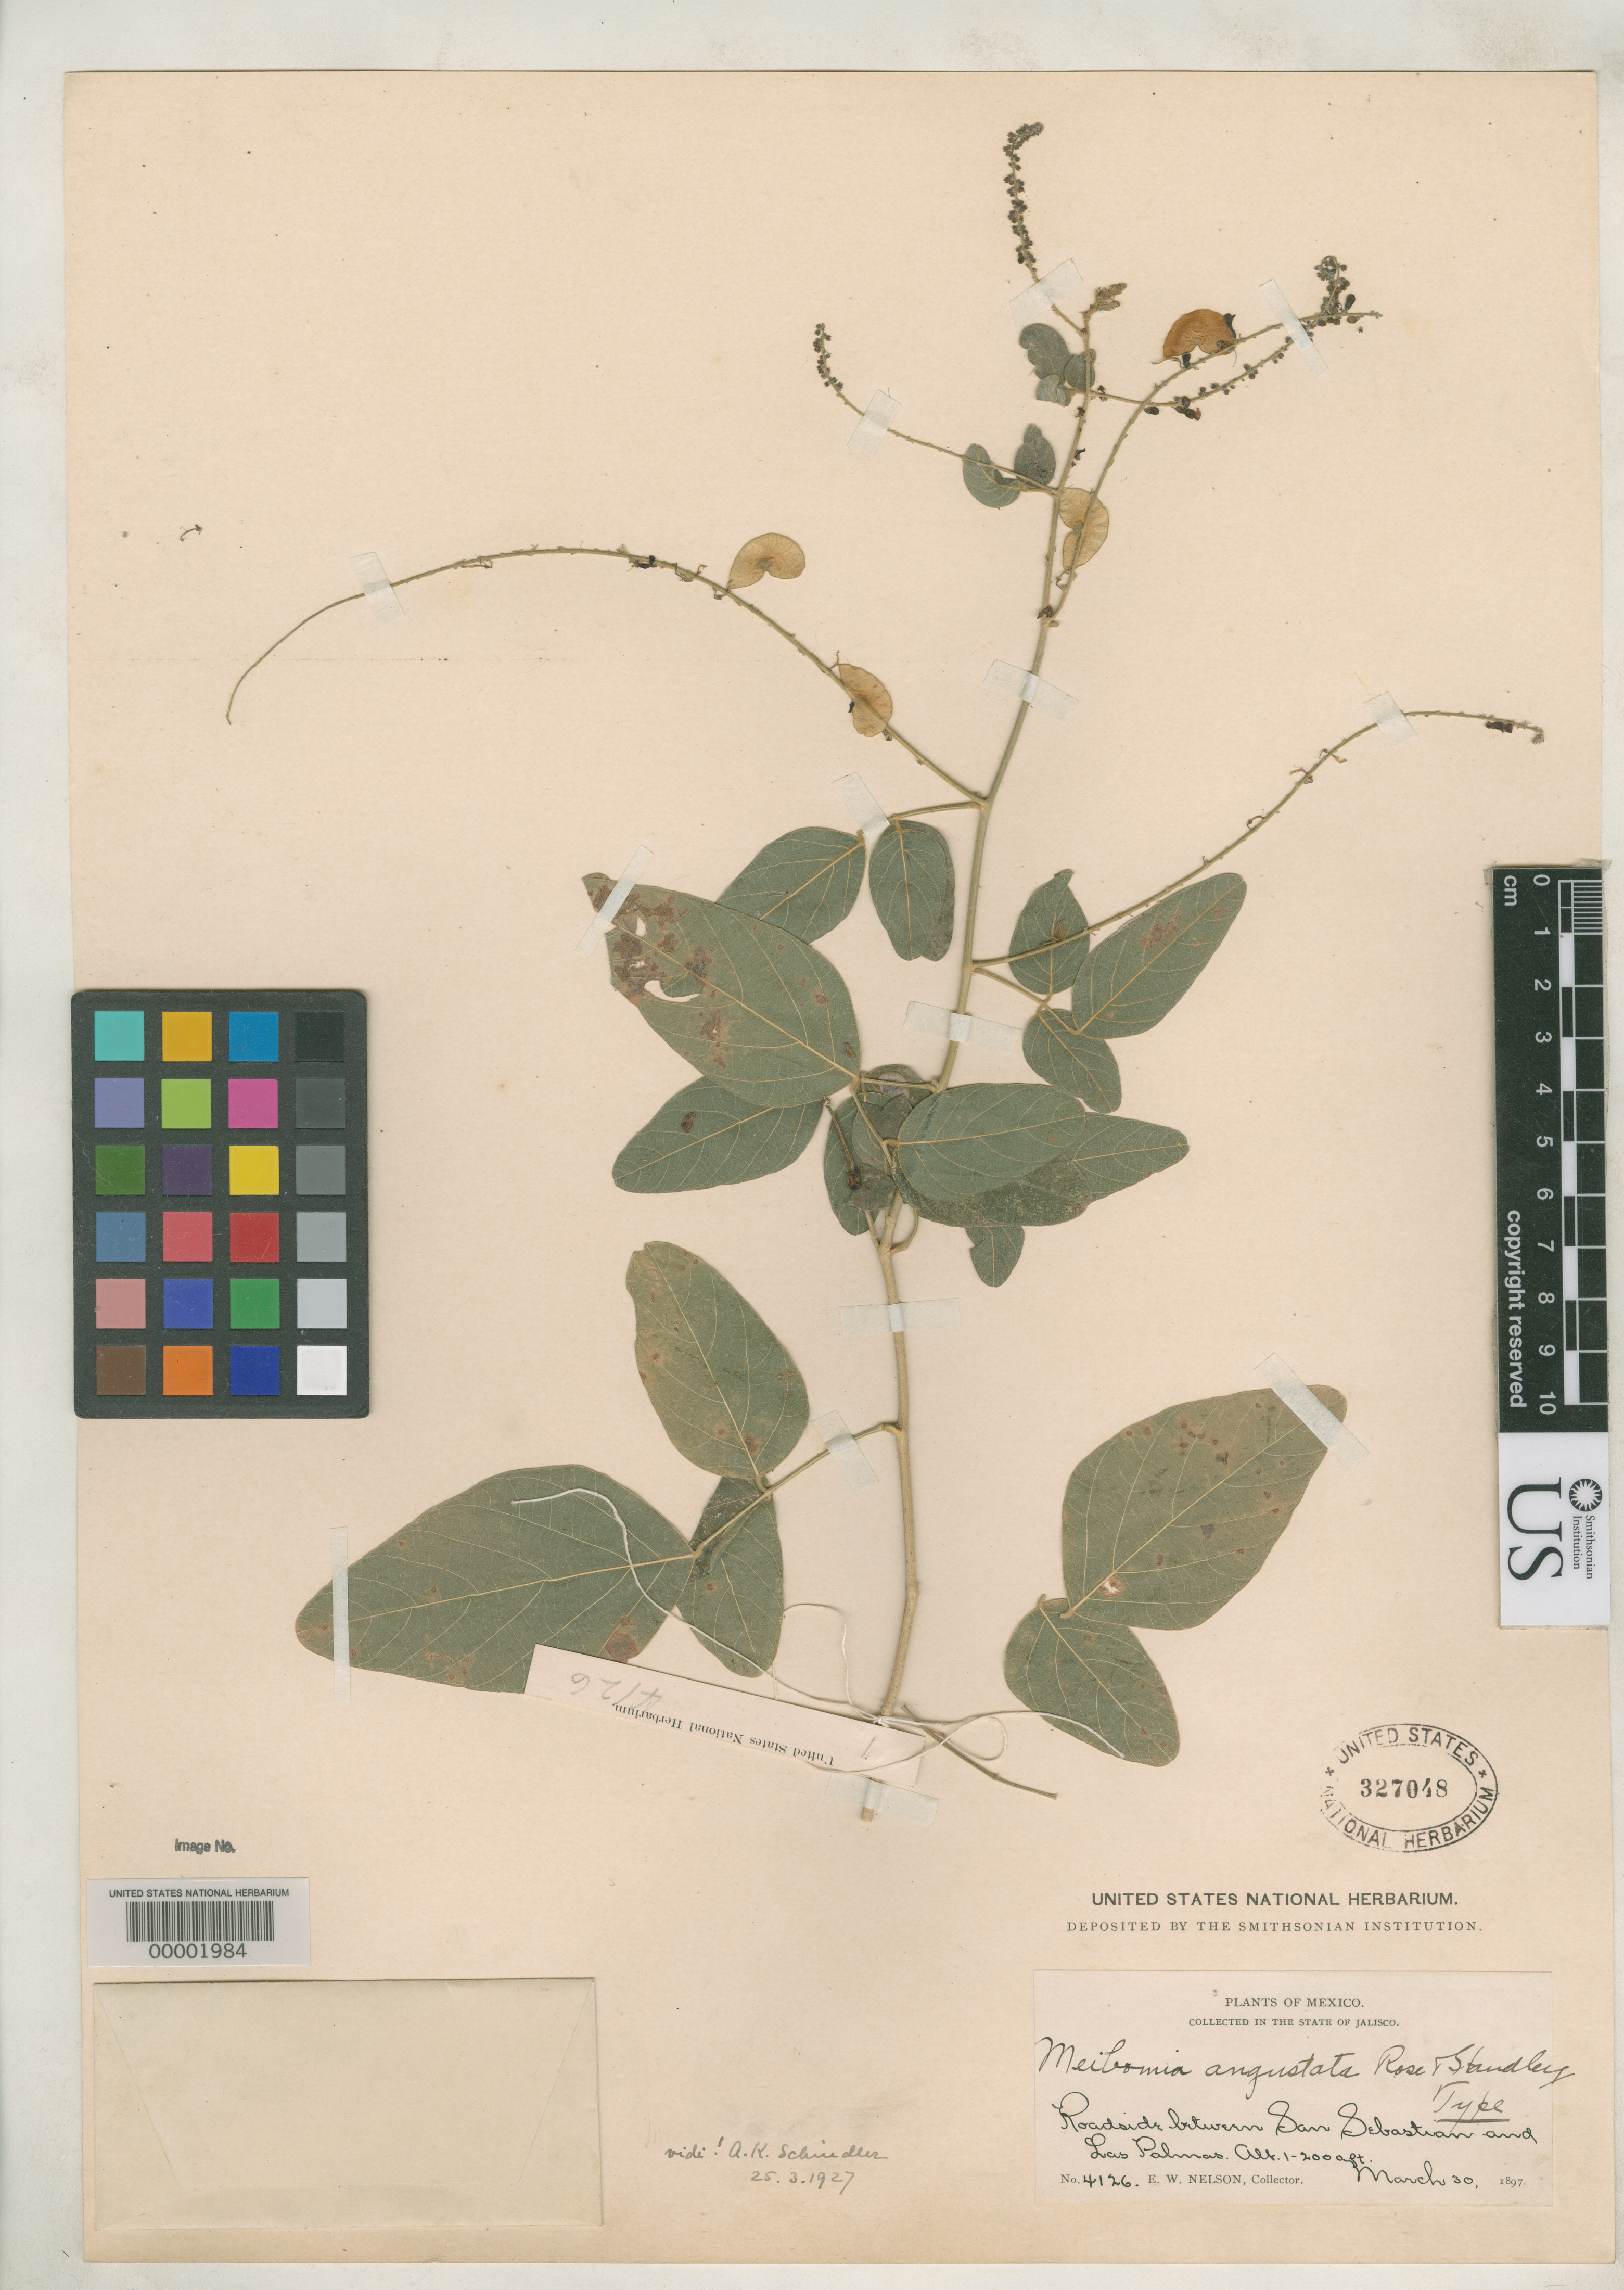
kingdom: Plantae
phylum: Tracheophyta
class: Magnoliopsida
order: Fabales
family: Fabaceae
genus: Meibomia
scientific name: Meibomia angustata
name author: Rose & Standl.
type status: Holotype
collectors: E. W. Nelson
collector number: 4126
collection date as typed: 30 Mar 1897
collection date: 1897-03-30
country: Mexico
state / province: Jalisco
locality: Between San Sebastian and Las Palmas.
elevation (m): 300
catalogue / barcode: US 327048